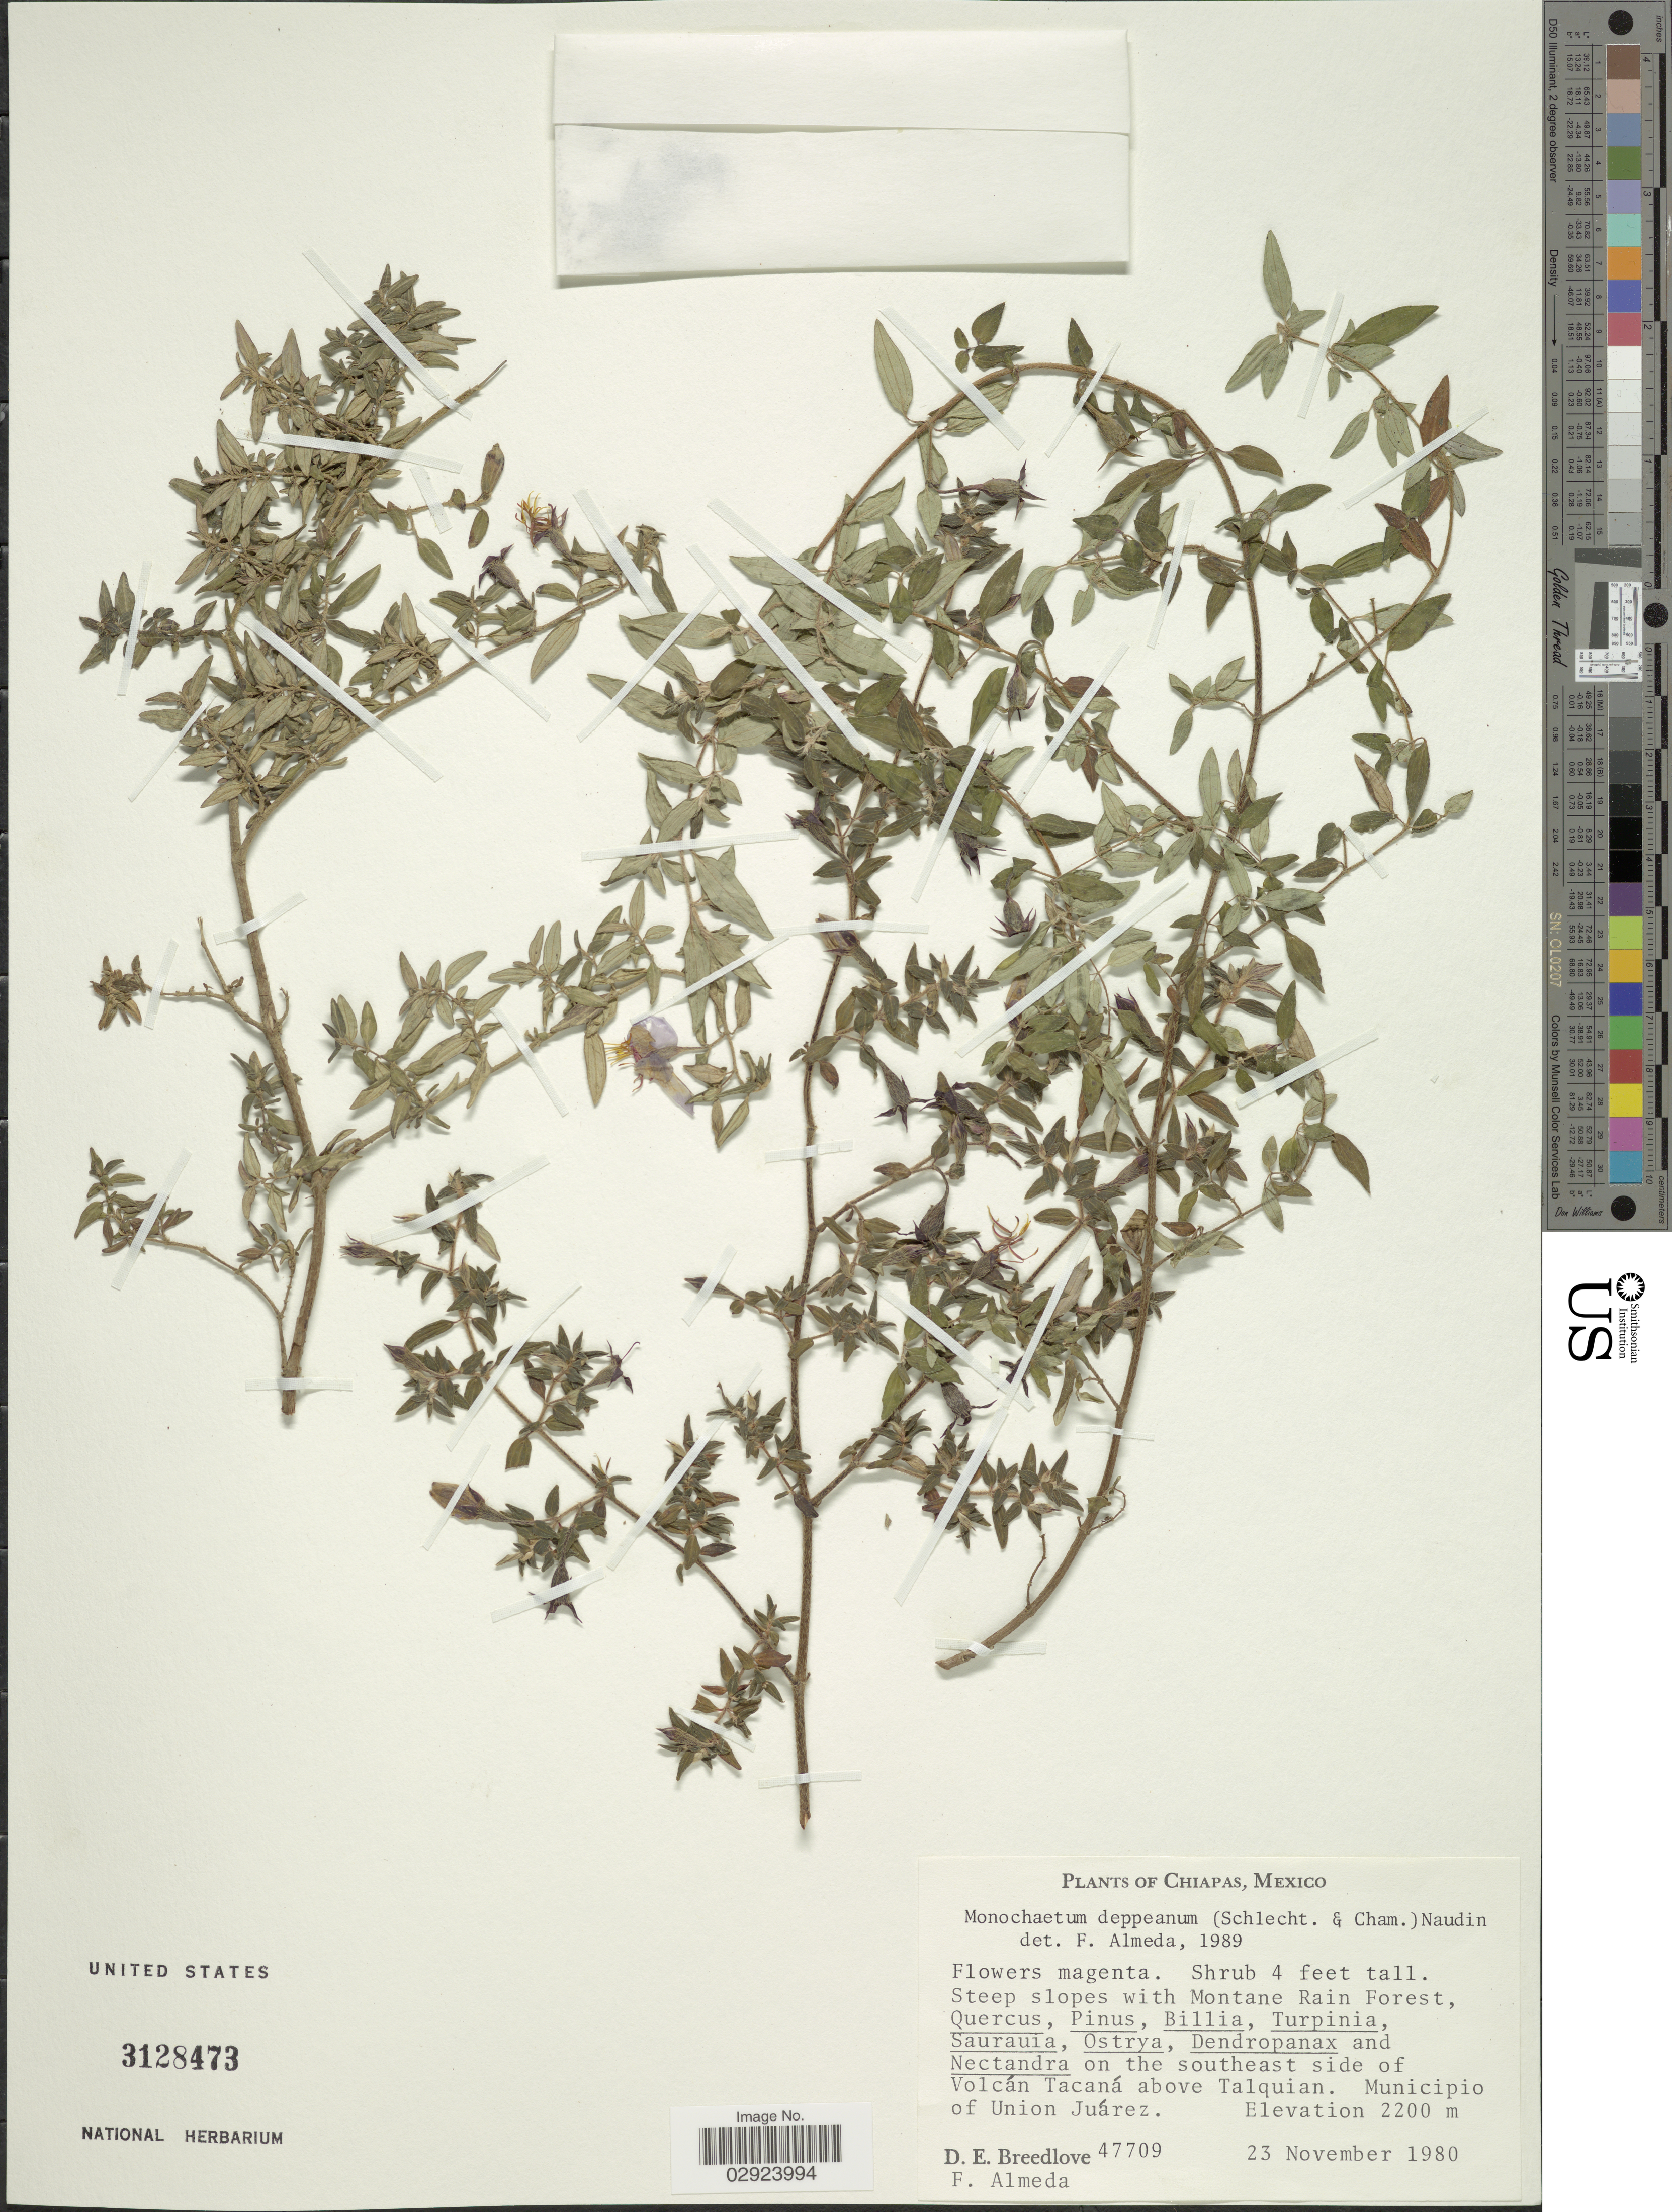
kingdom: Plantae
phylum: Tracheophyta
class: Magnoliopsida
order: Myrtales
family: Melastomataceae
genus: Monochaetum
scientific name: Monochaetum deppeanum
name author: (Schltdl. & Cham.) Naudin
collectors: D. E. Breedlove & F. Almeda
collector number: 47709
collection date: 1980-11-23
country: Mexico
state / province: Chiapas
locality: Steep slopes with Montane Rain Forest. On the southeast side of Volcán Tacaná above Talquian. Municipio of Union Juárez.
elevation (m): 2200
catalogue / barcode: US 3128473